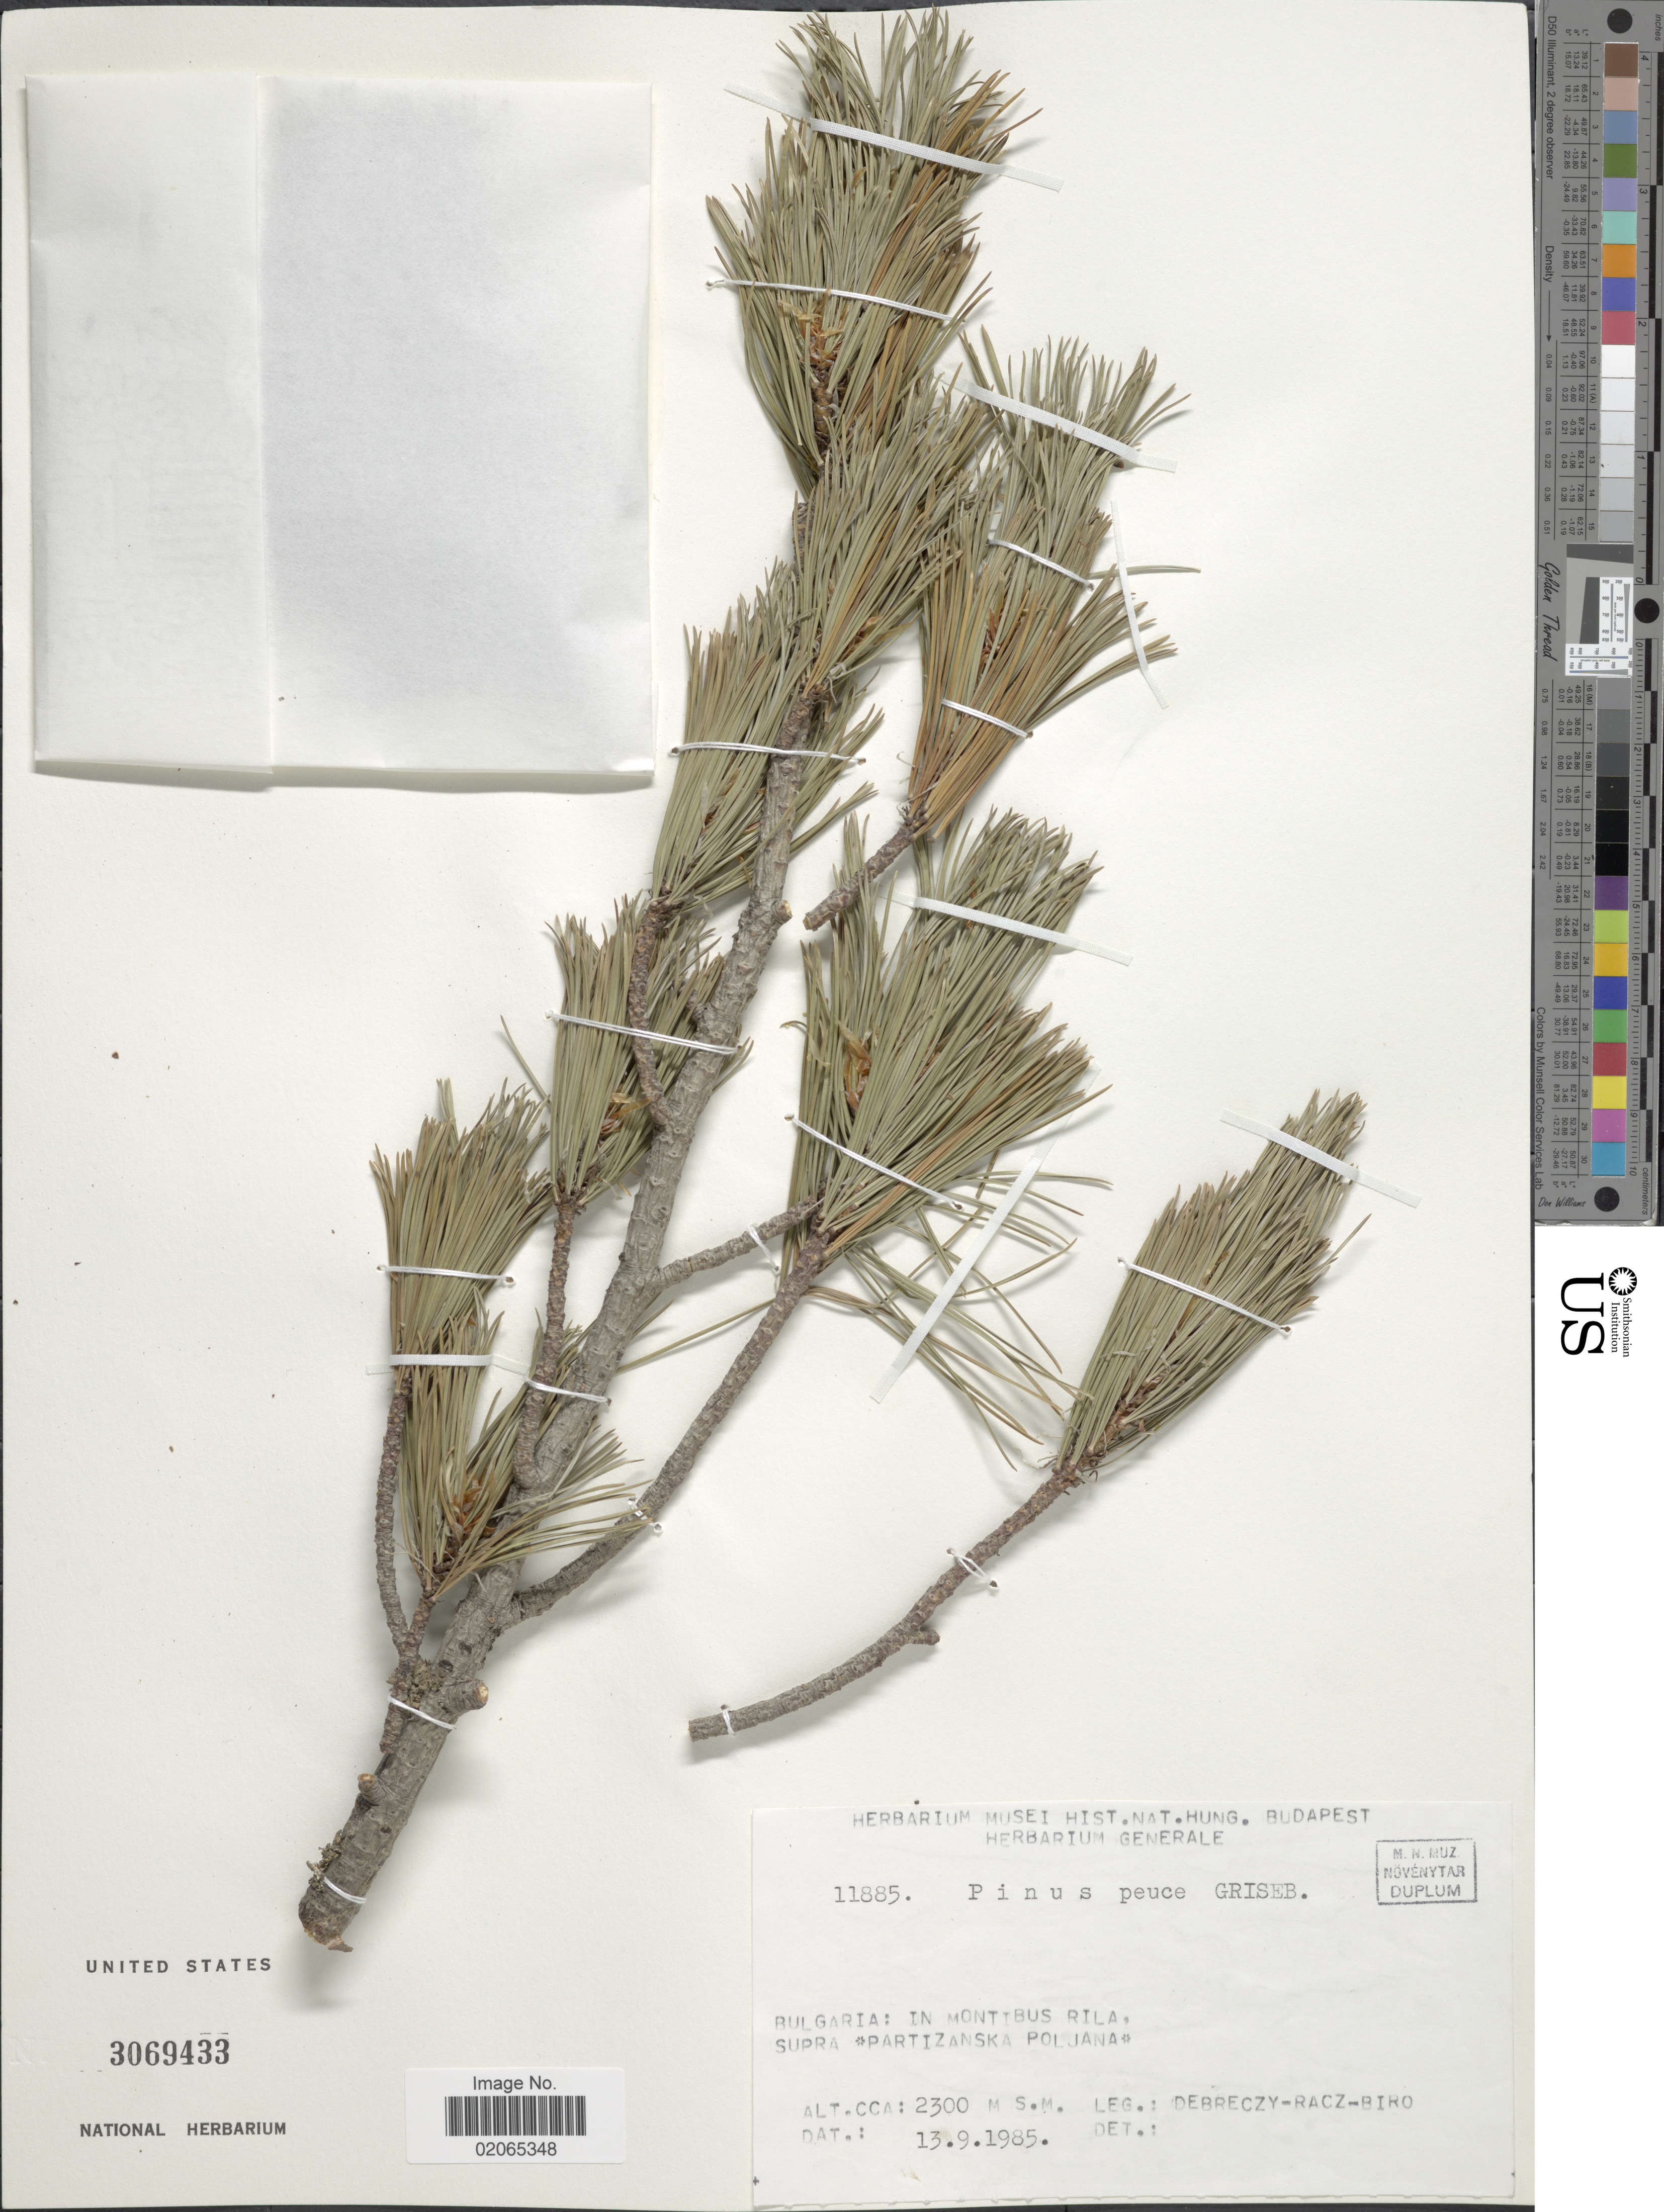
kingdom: Plantae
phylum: Tracheophyta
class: Pinopsida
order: Pinales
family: Pinaceae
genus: Pinus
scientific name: Pinus peuce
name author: Griseb.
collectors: Debreczy, Rácz & Biro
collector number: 11885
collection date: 1985-09-13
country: Bulgaria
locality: Bulagria: in montibus Rila, supra [interpreted]Partizanska Poluana[interpreted]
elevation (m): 2300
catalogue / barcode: US 3069433